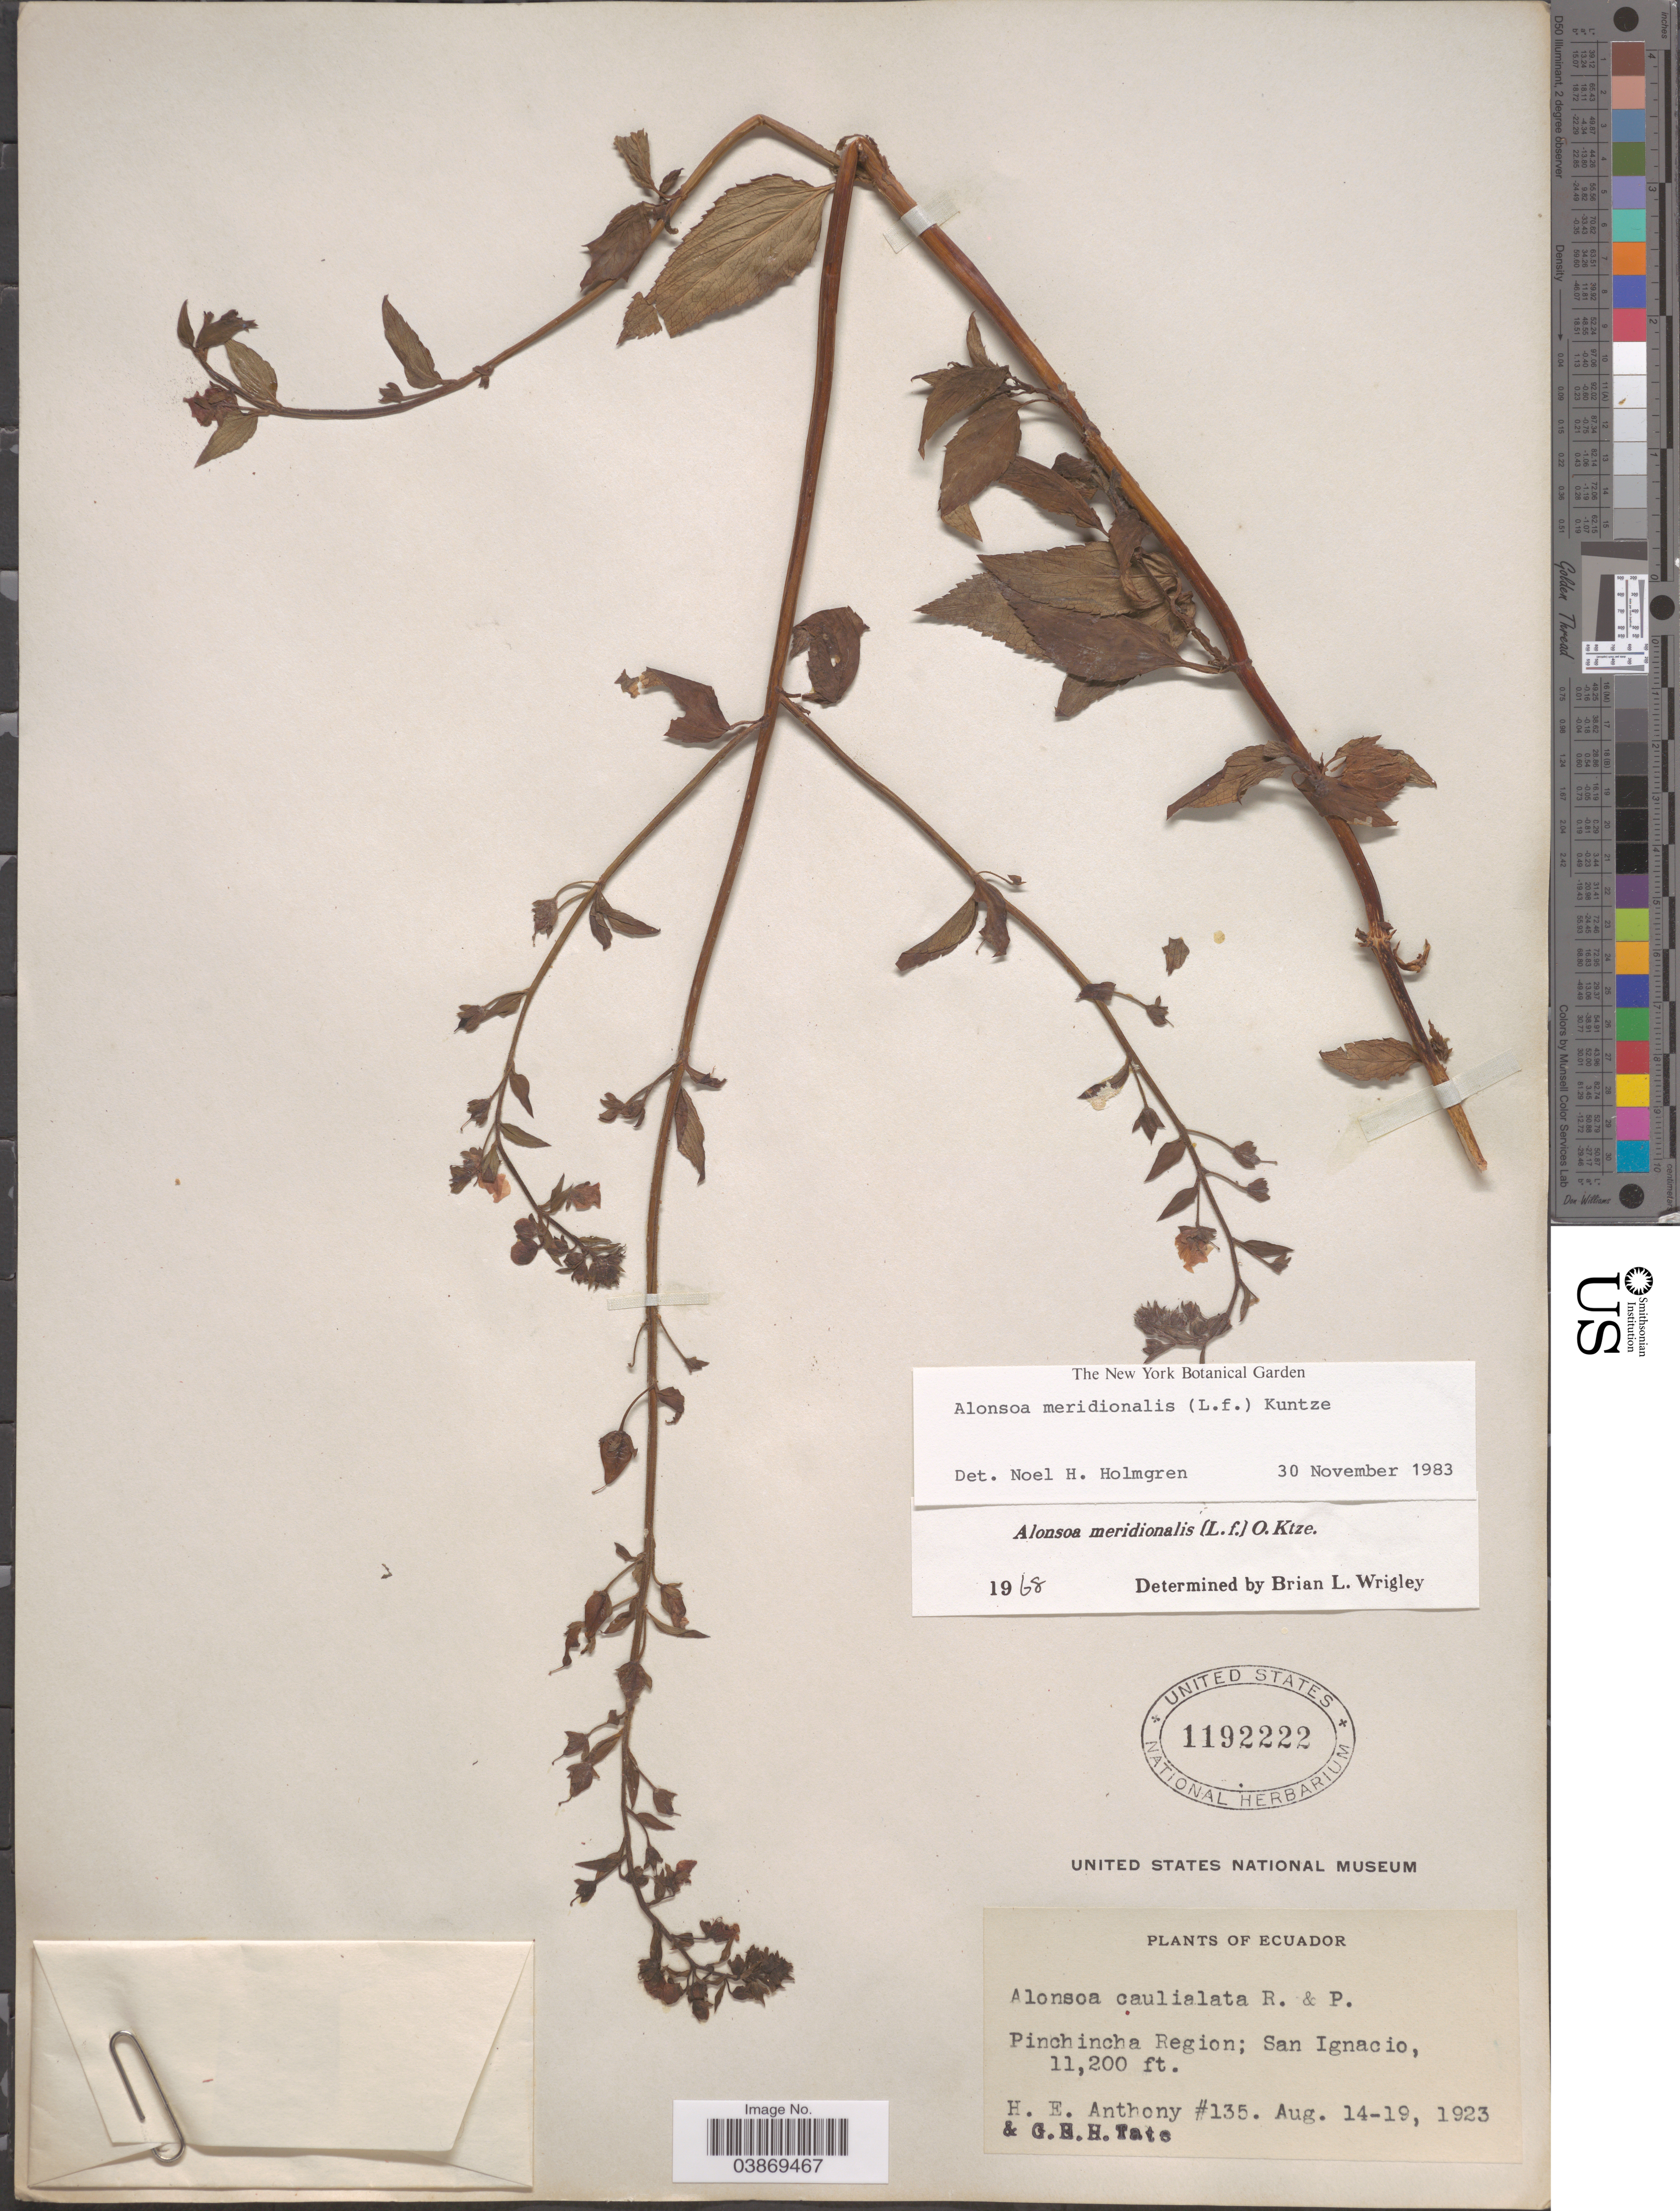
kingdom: Plantae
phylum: Tracheophyta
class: Magnoliopsida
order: Lamiales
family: Scrophulariaceae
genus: Alonsoa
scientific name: Alonsoa meridionalis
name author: (L. f.) Kuntze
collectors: H. E. Anthony & G. H. H.Tate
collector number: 135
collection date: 1923-08-14/1923-08-19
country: Ecuador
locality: Pinchincha Region; San Ignacio.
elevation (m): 3414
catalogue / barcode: US 1192222